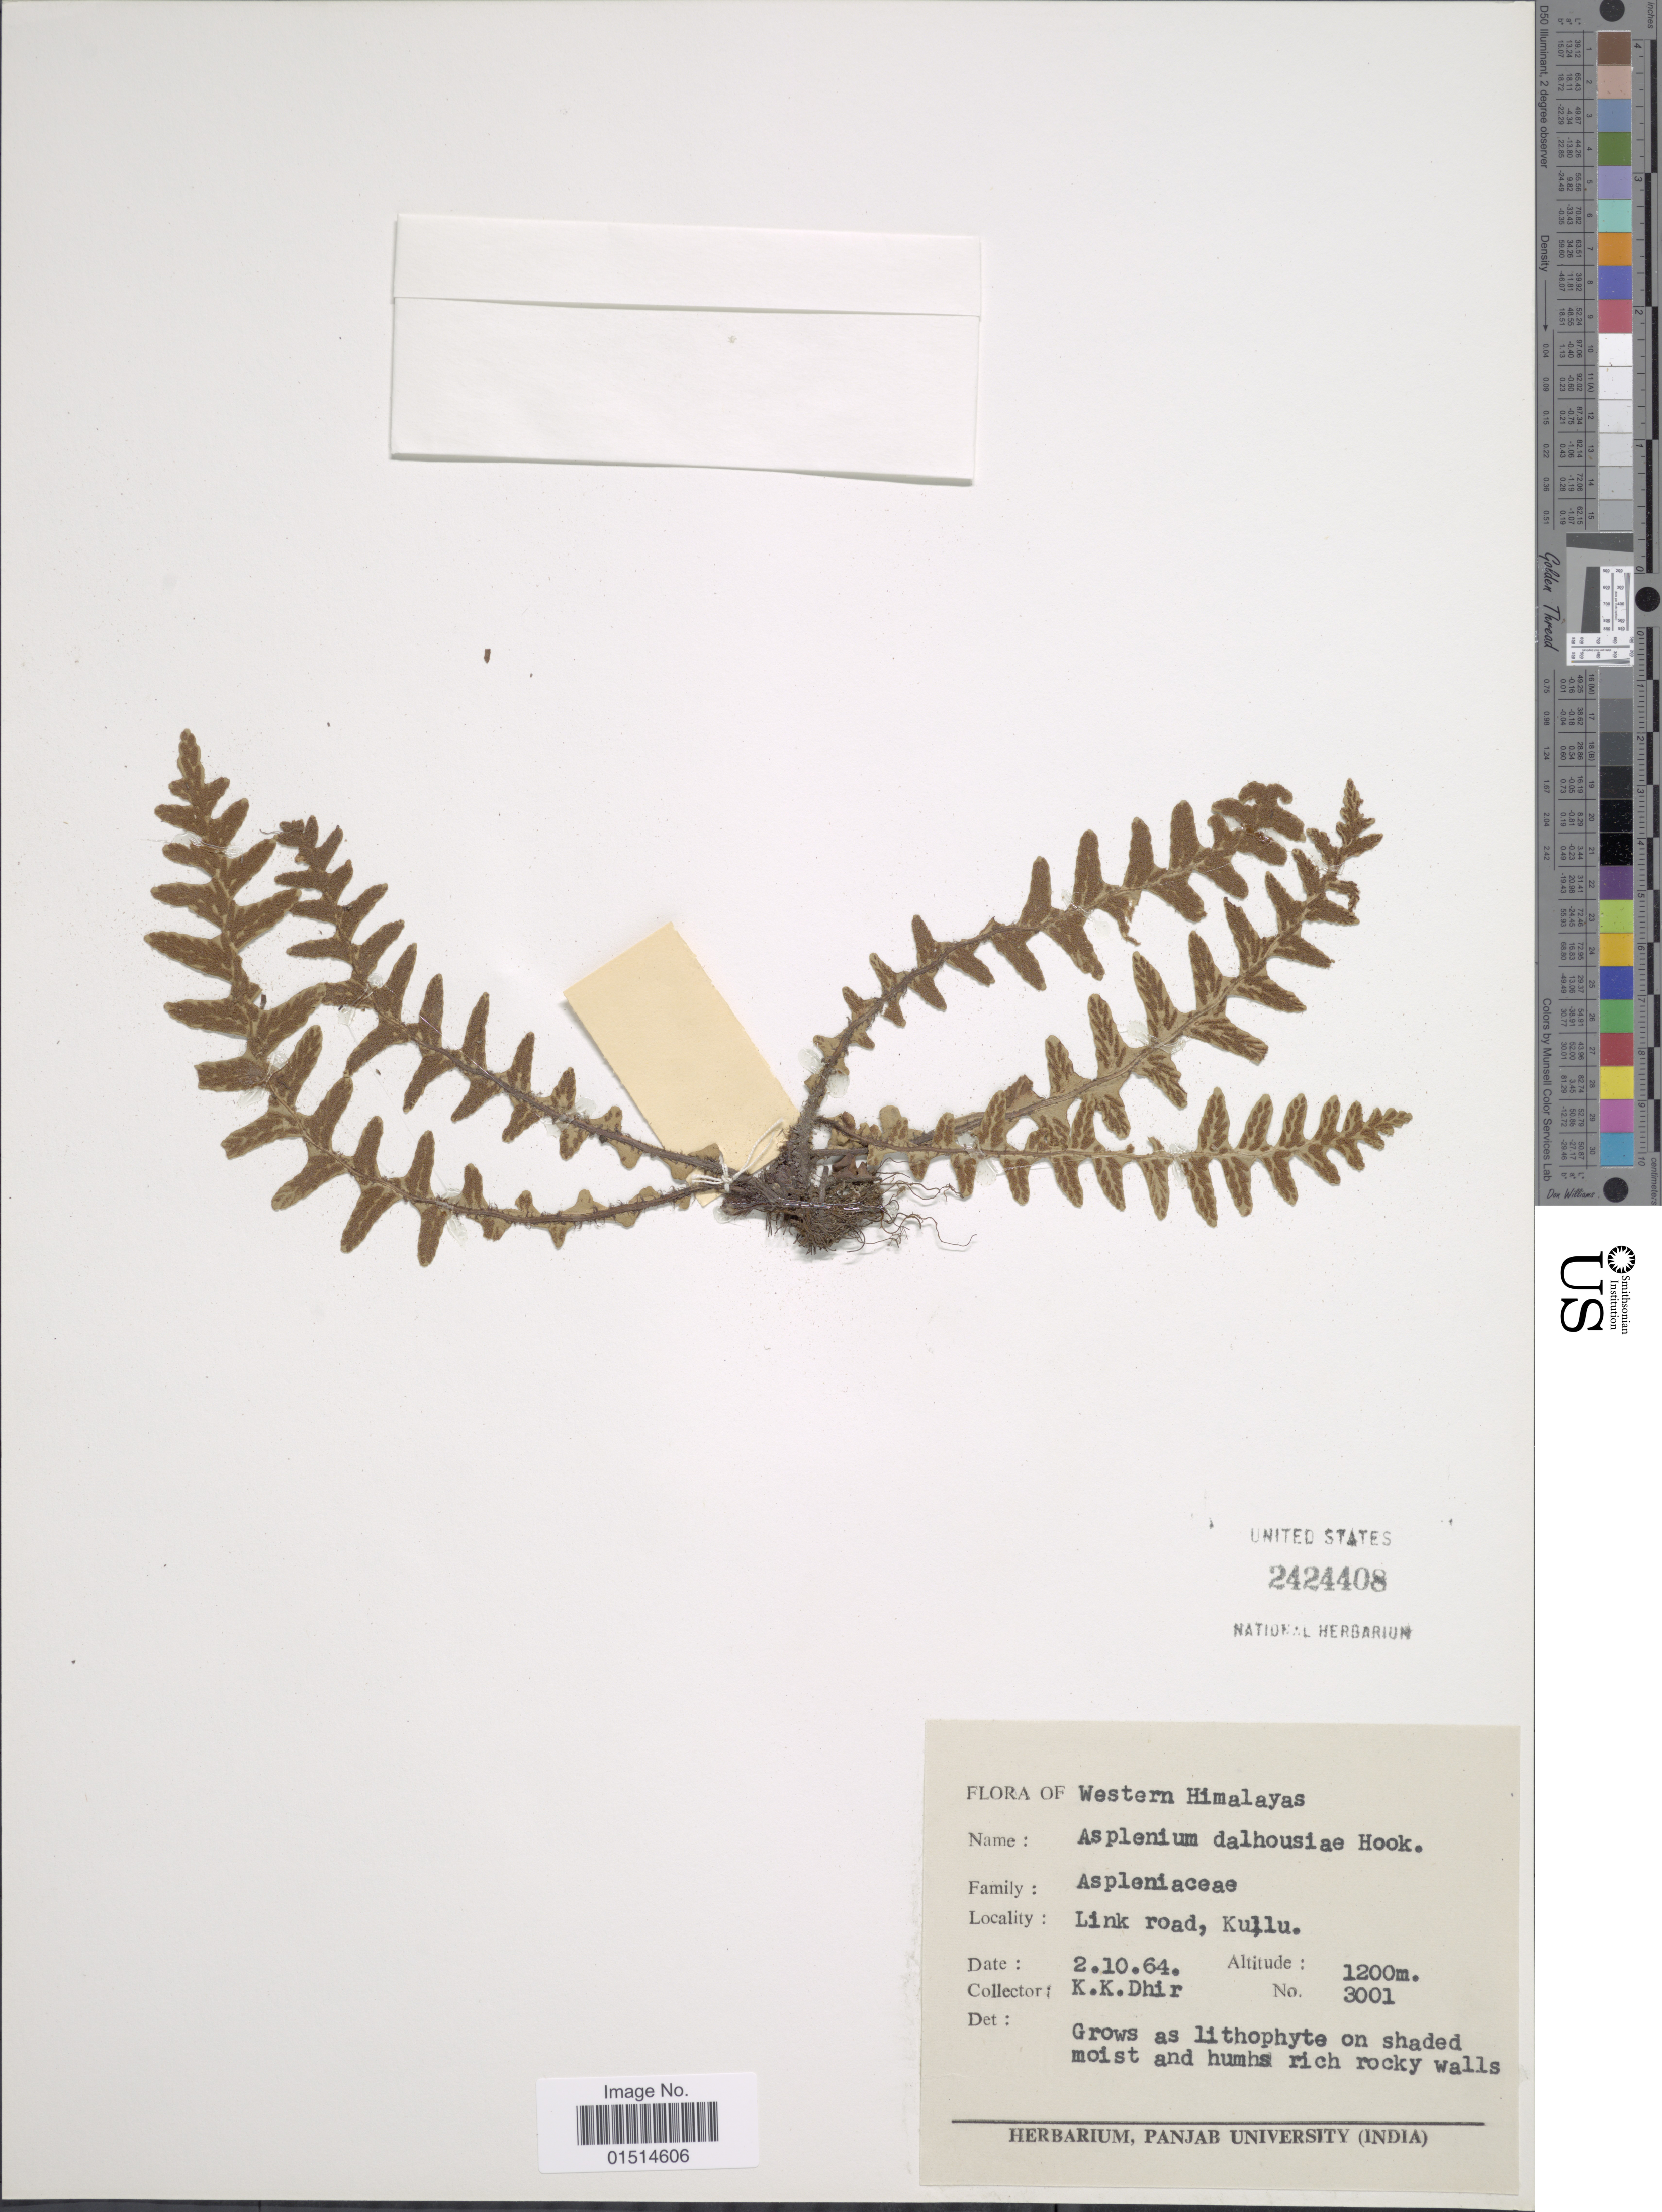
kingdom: Plantae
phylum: Tracheophyta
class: Polypodiopsida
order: Polypodiales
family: Aspleniaceae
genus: Asplenium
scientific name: Asplenium dalhousiae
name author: Hook.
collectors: K. Dhir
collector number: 3001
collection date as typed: Transcribed d/m/y: 2/10/64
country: India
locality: Western Himalayas, link road, Kullu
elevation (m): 1200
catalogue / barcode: US 2424408